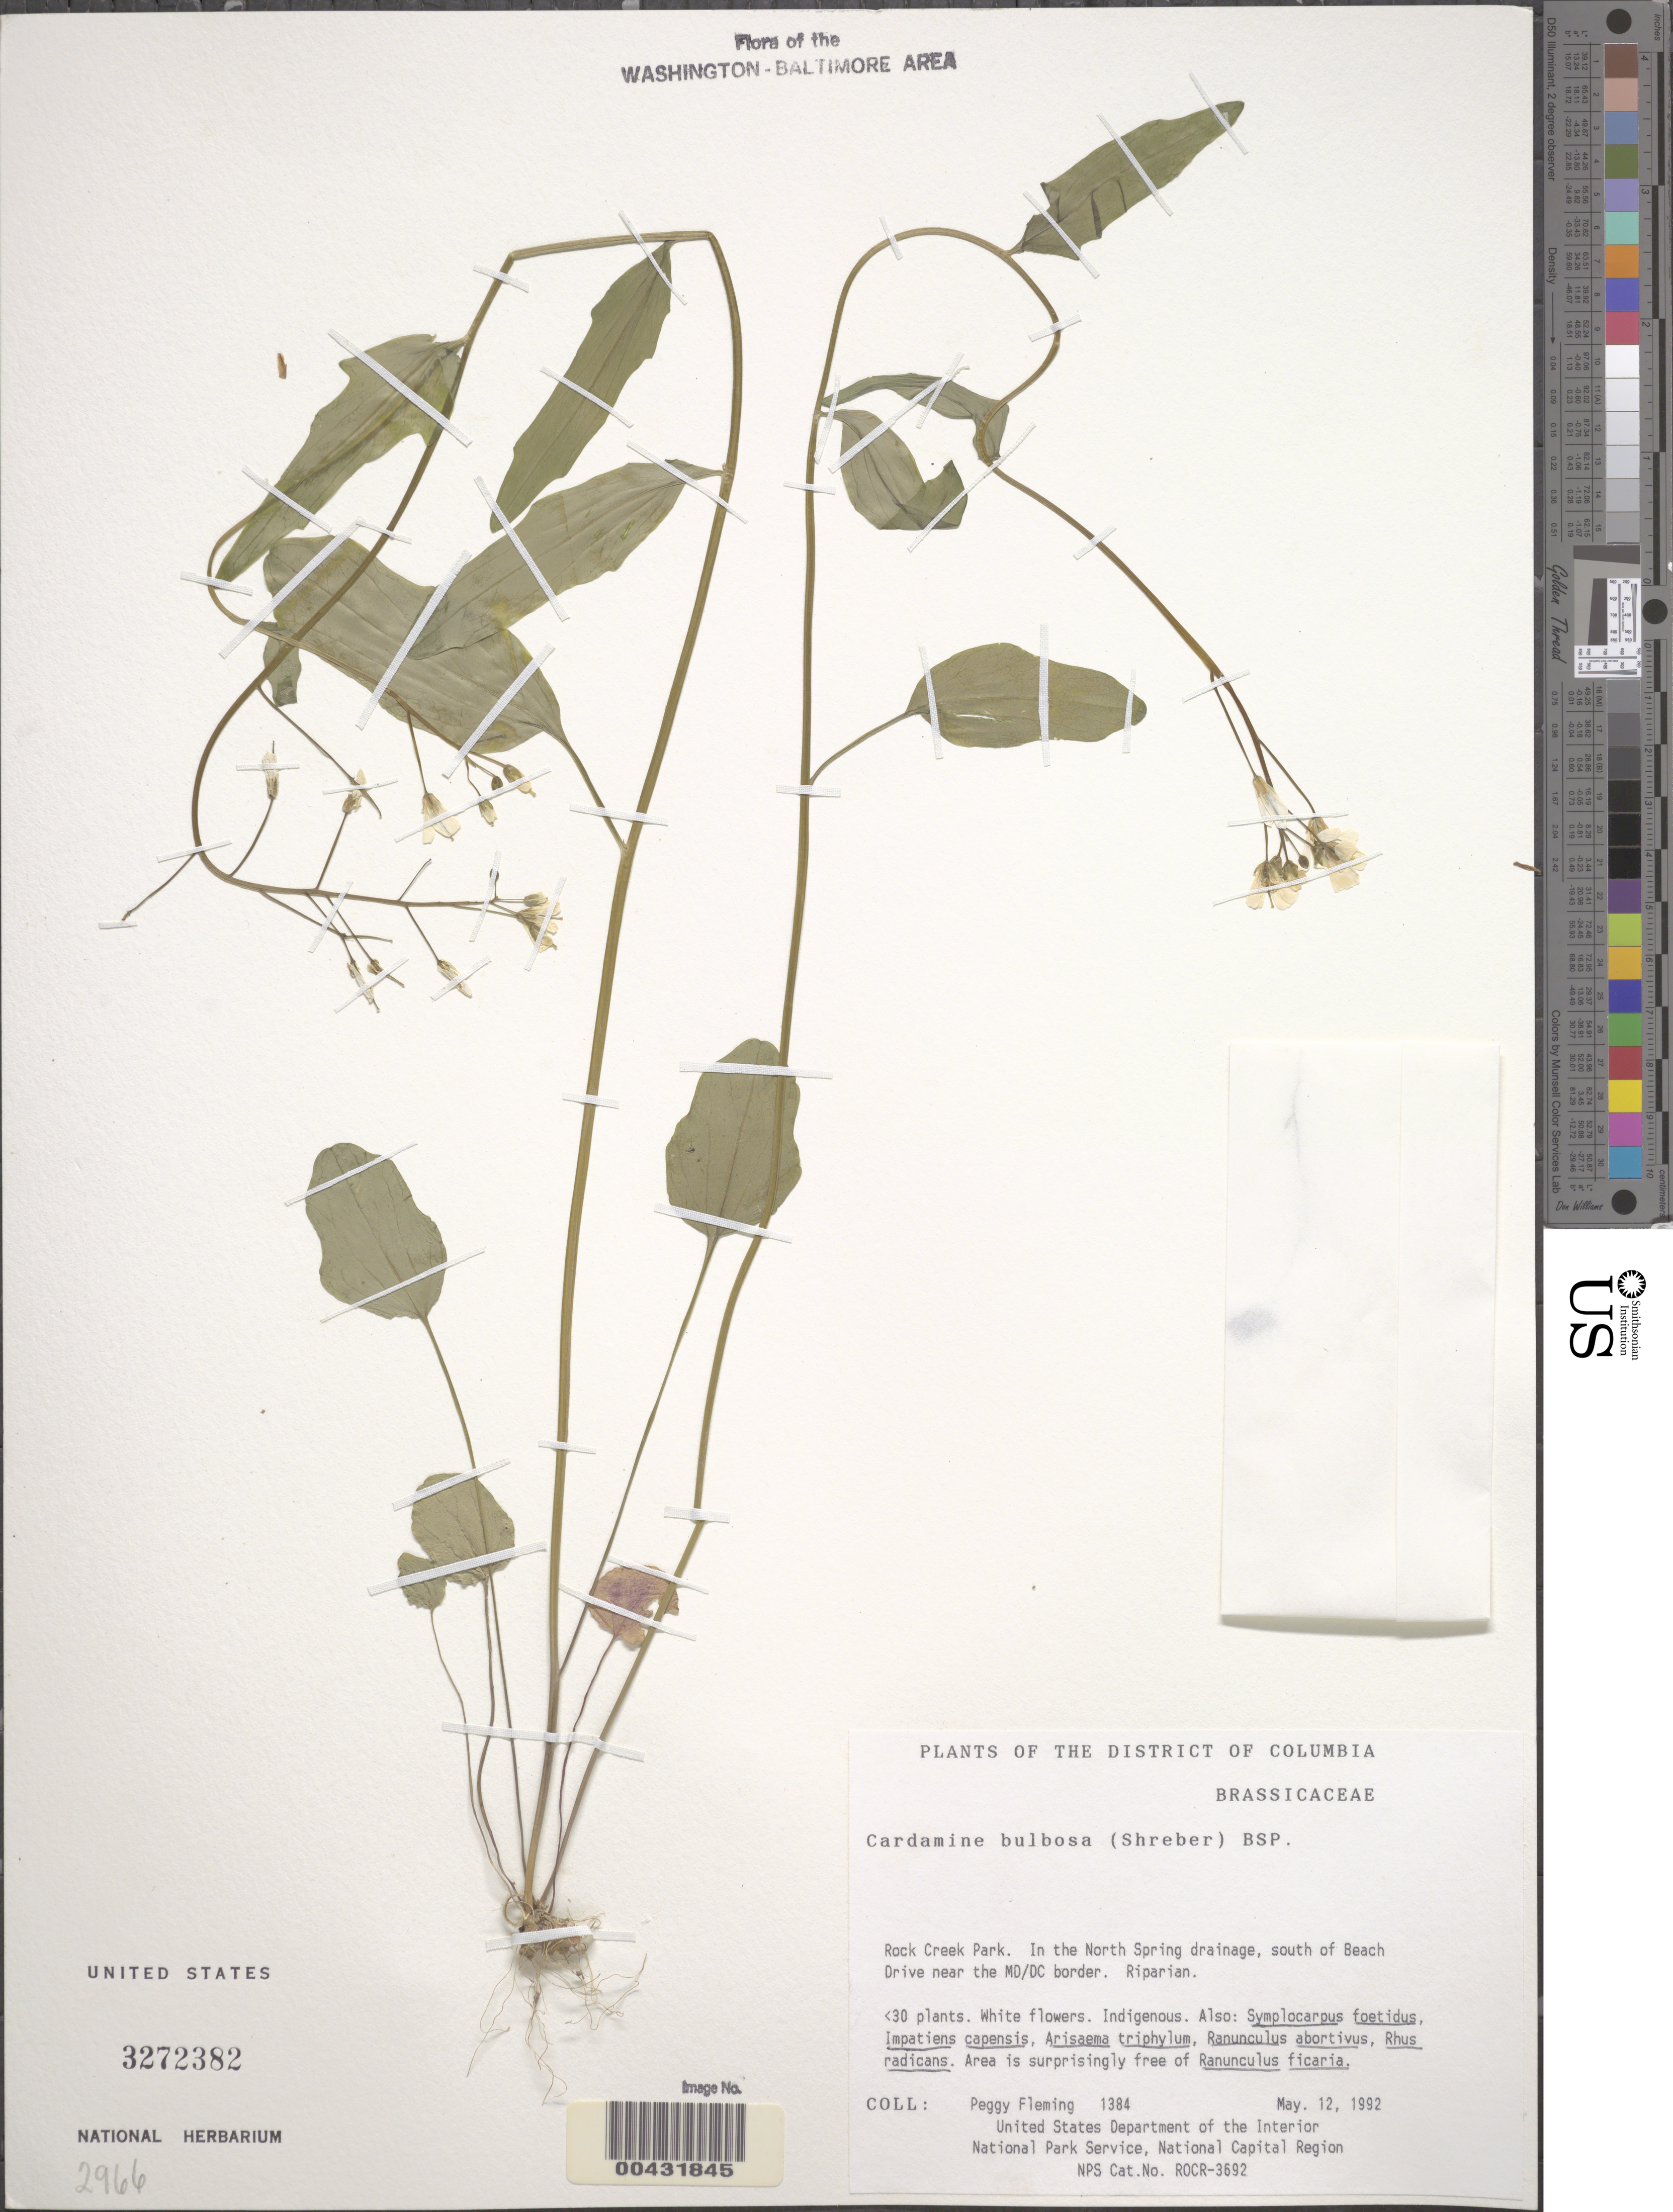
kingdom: Plantae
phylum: Tracheophyta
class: Magnoliopsida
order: Brassicales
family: Brassicaceae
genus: Cardamine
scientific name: Cardamine bulbosa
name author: (Schreb. ex Muhl.) Britton et al.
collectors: P. Fleming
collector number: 1384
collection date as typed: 12 May 1992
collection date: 1992-05-12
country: United States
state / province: District of Columbia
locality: Rock Creek Park, North Spring drainage, S of Beach Drive near MD/DC border Rock Creek Park & vicinity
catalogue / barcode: US 3272382